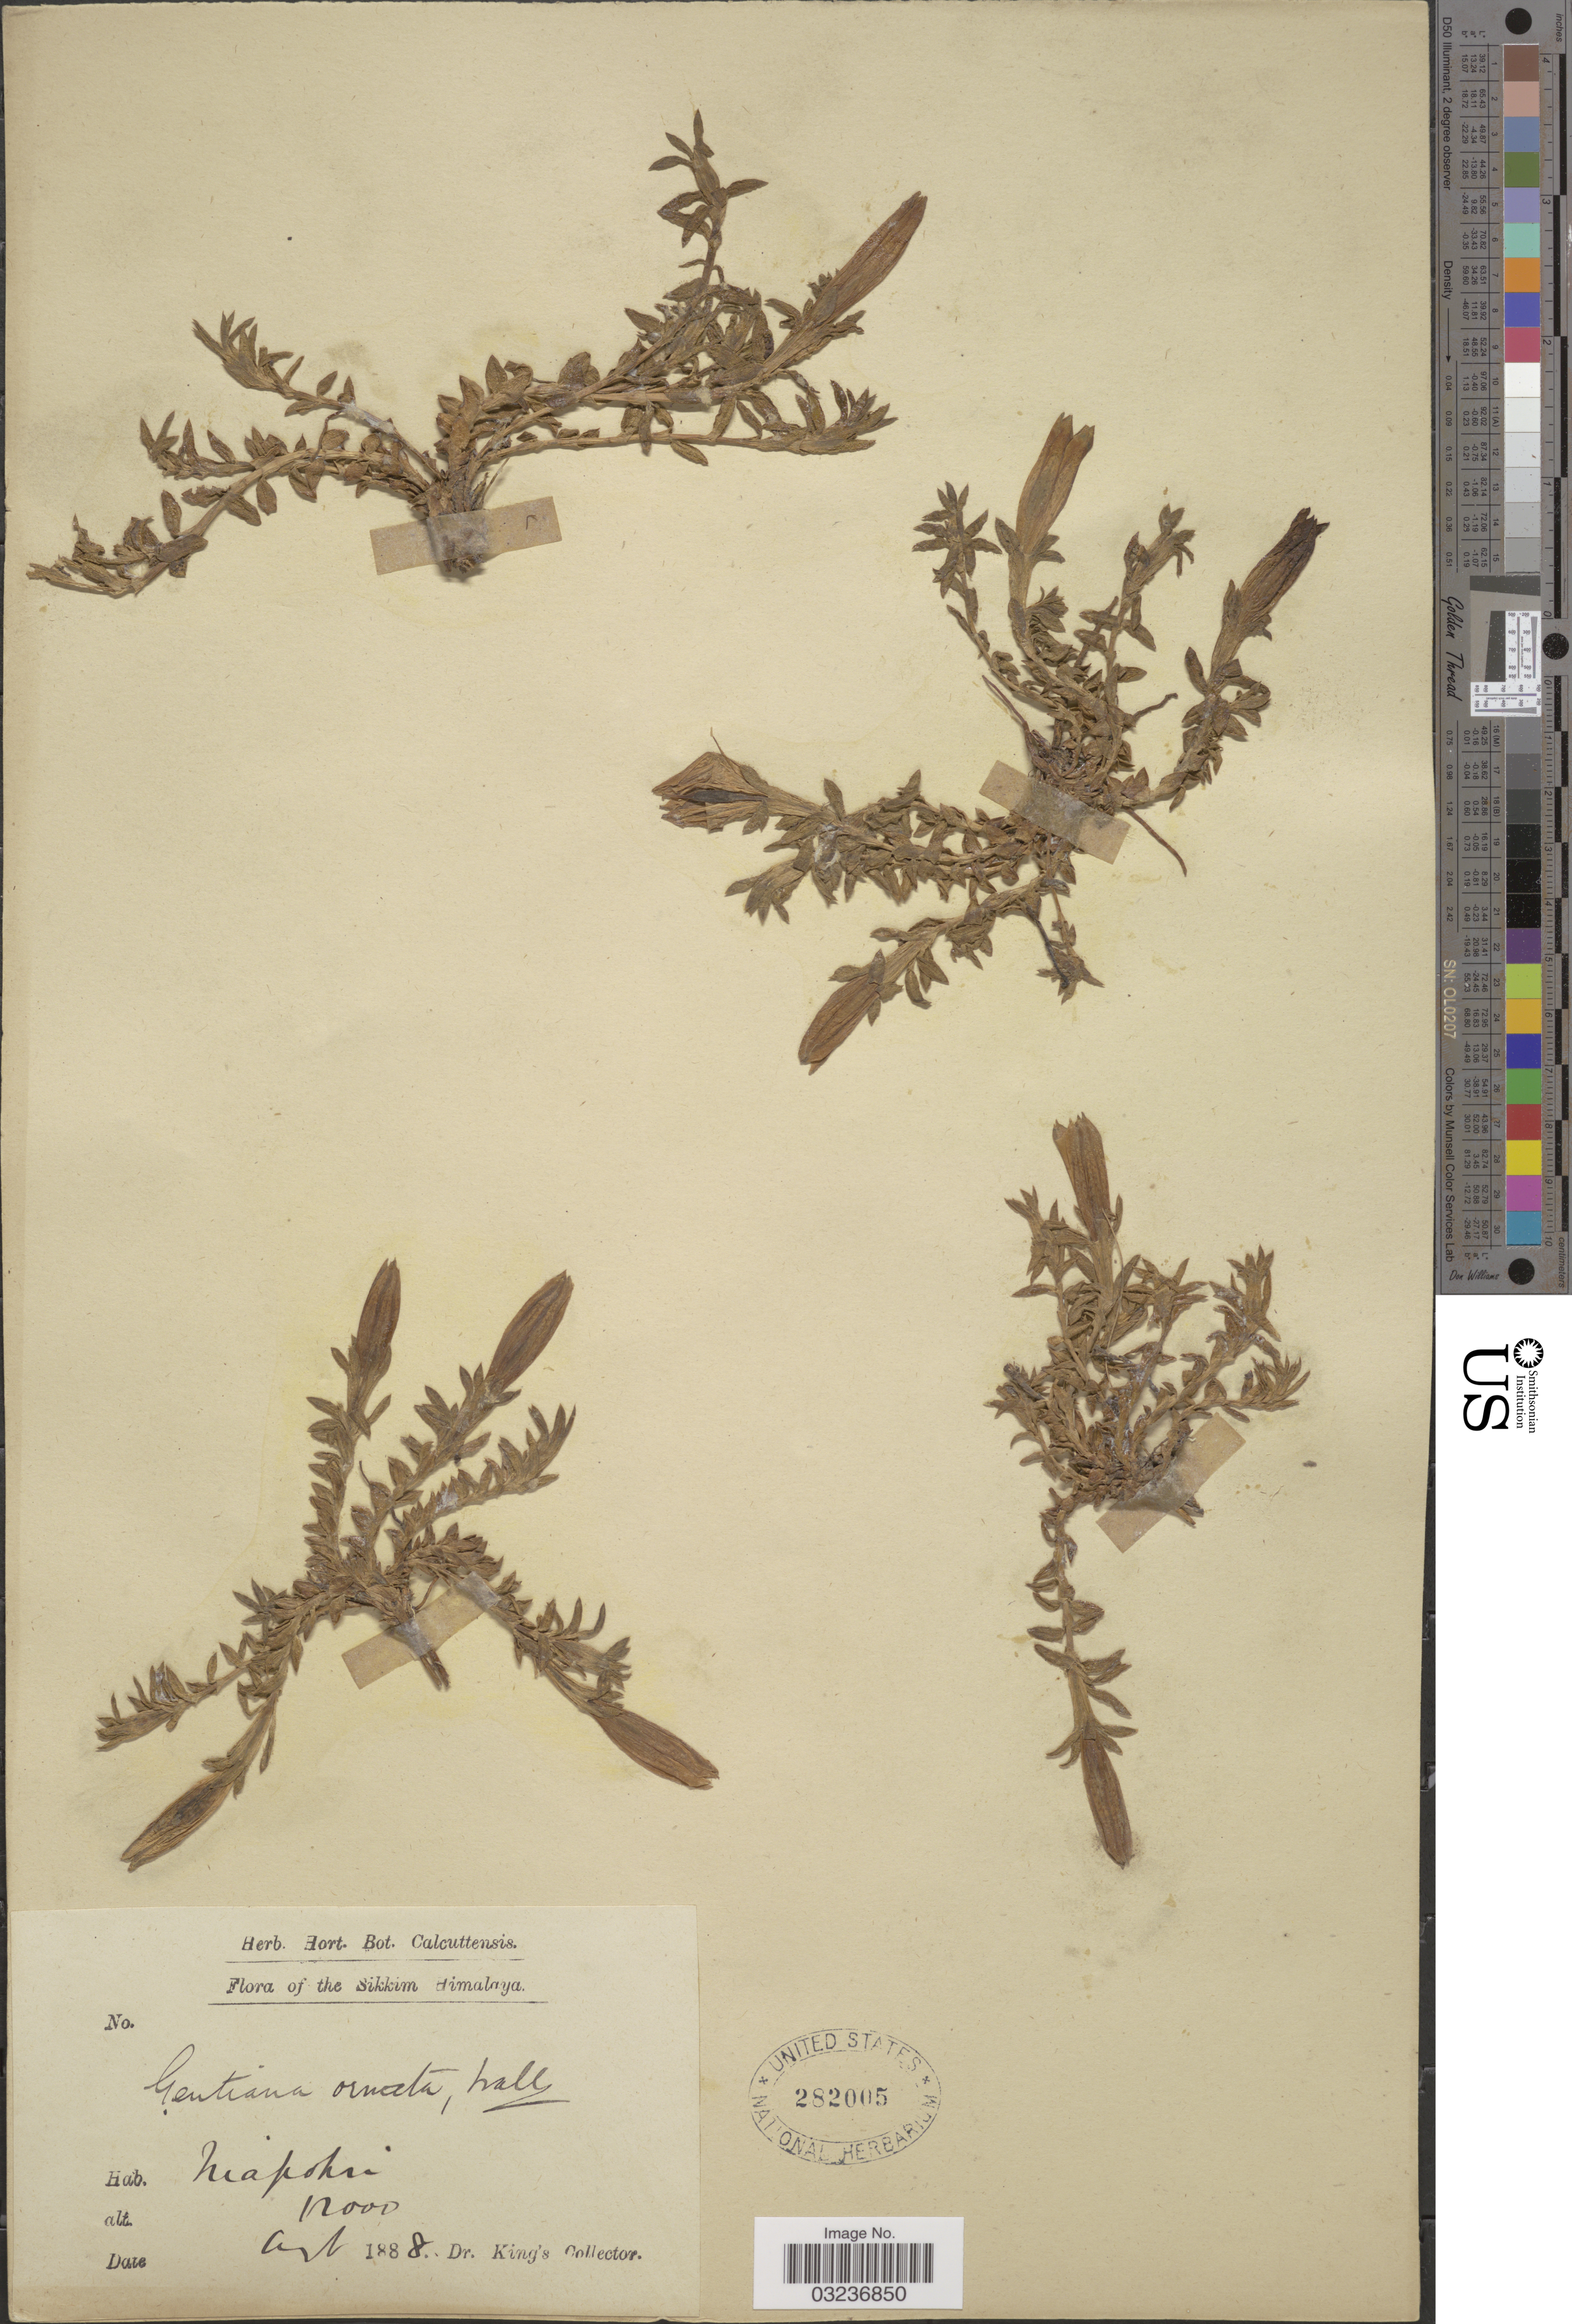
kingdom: Plantae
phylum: Tracheophyta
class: Magnoliopsida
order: Gentianales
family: Gentianaceae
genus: Gentiana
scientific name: Gentiana ornata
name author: (D. Don) Wall. ex Griseb.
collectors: Dr. King's collector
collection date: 1888-04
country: India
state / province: Sikkim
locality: The Sikkim Himalaya, Niapohri [interpreted].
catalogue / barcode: US 282005